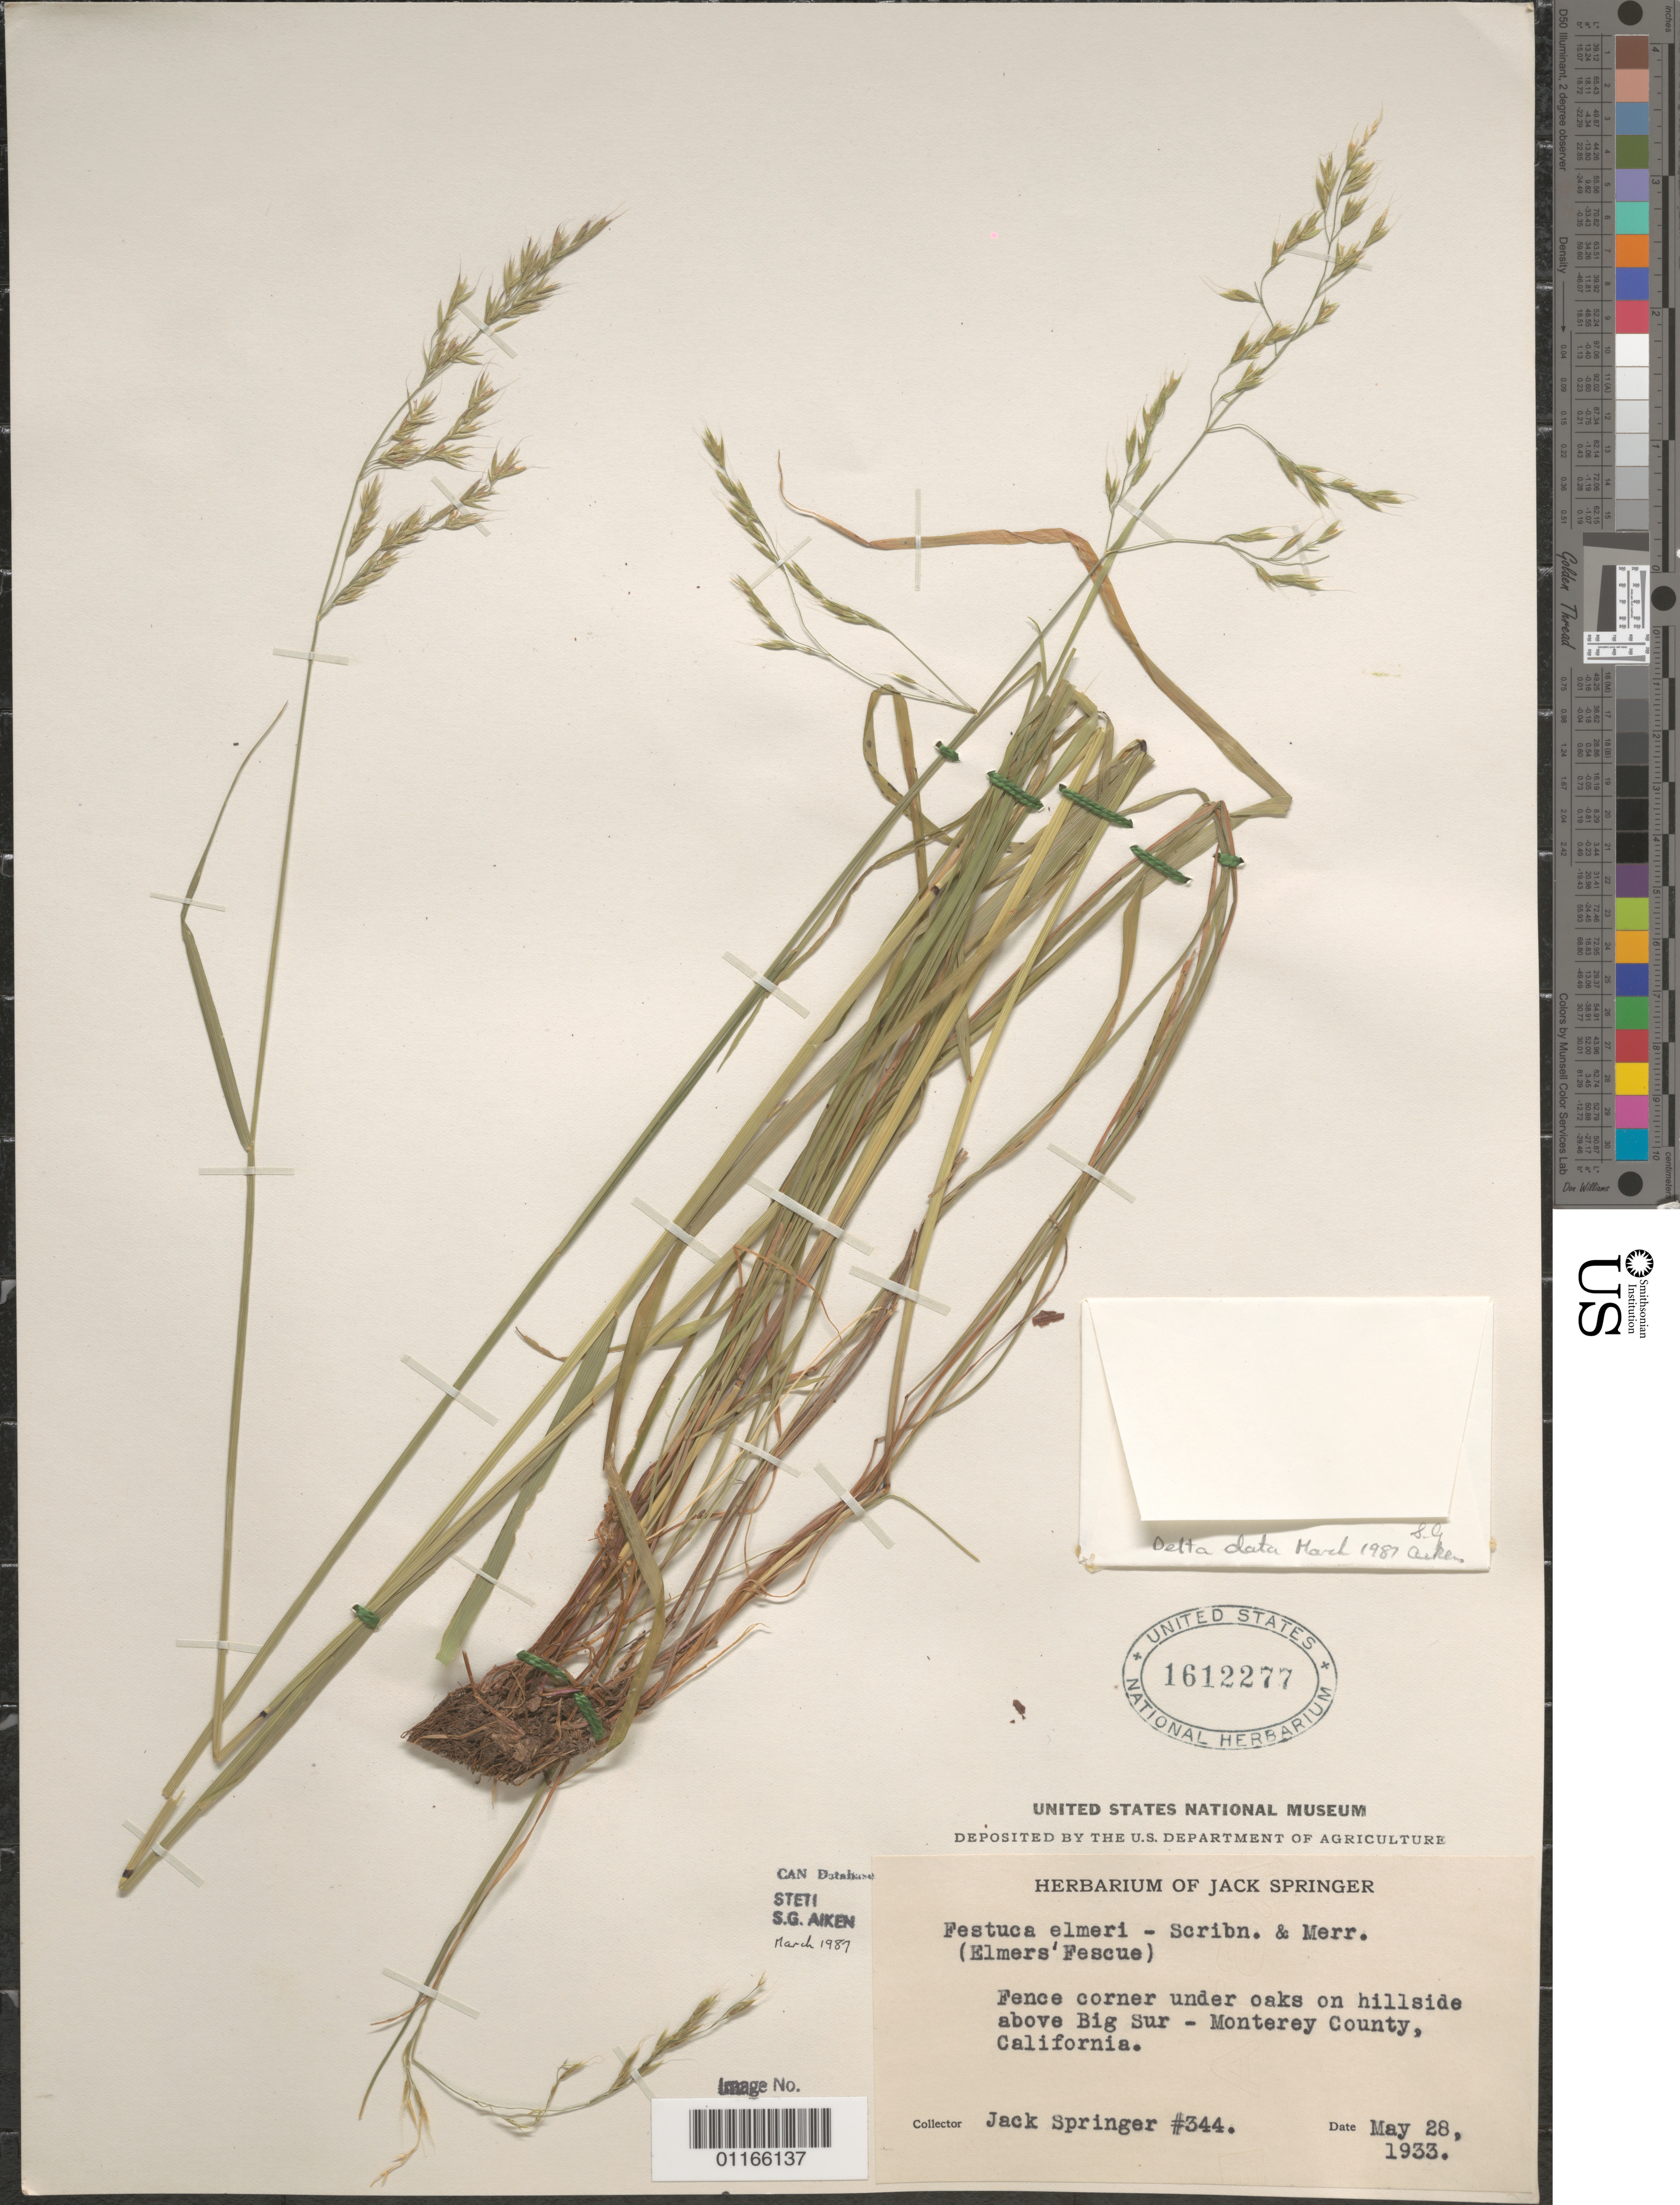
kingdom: Plantae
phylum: Tracheophyta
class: Liliopsida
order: Poales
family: Poaceae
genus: Festuca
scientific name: Festuca elmeri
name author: Scribn. & Merr.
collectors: J. Springer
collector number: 344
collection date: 1933-05-28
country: United States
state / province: California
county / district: Monterey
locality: Above Big Sur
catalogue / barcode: US 1612277